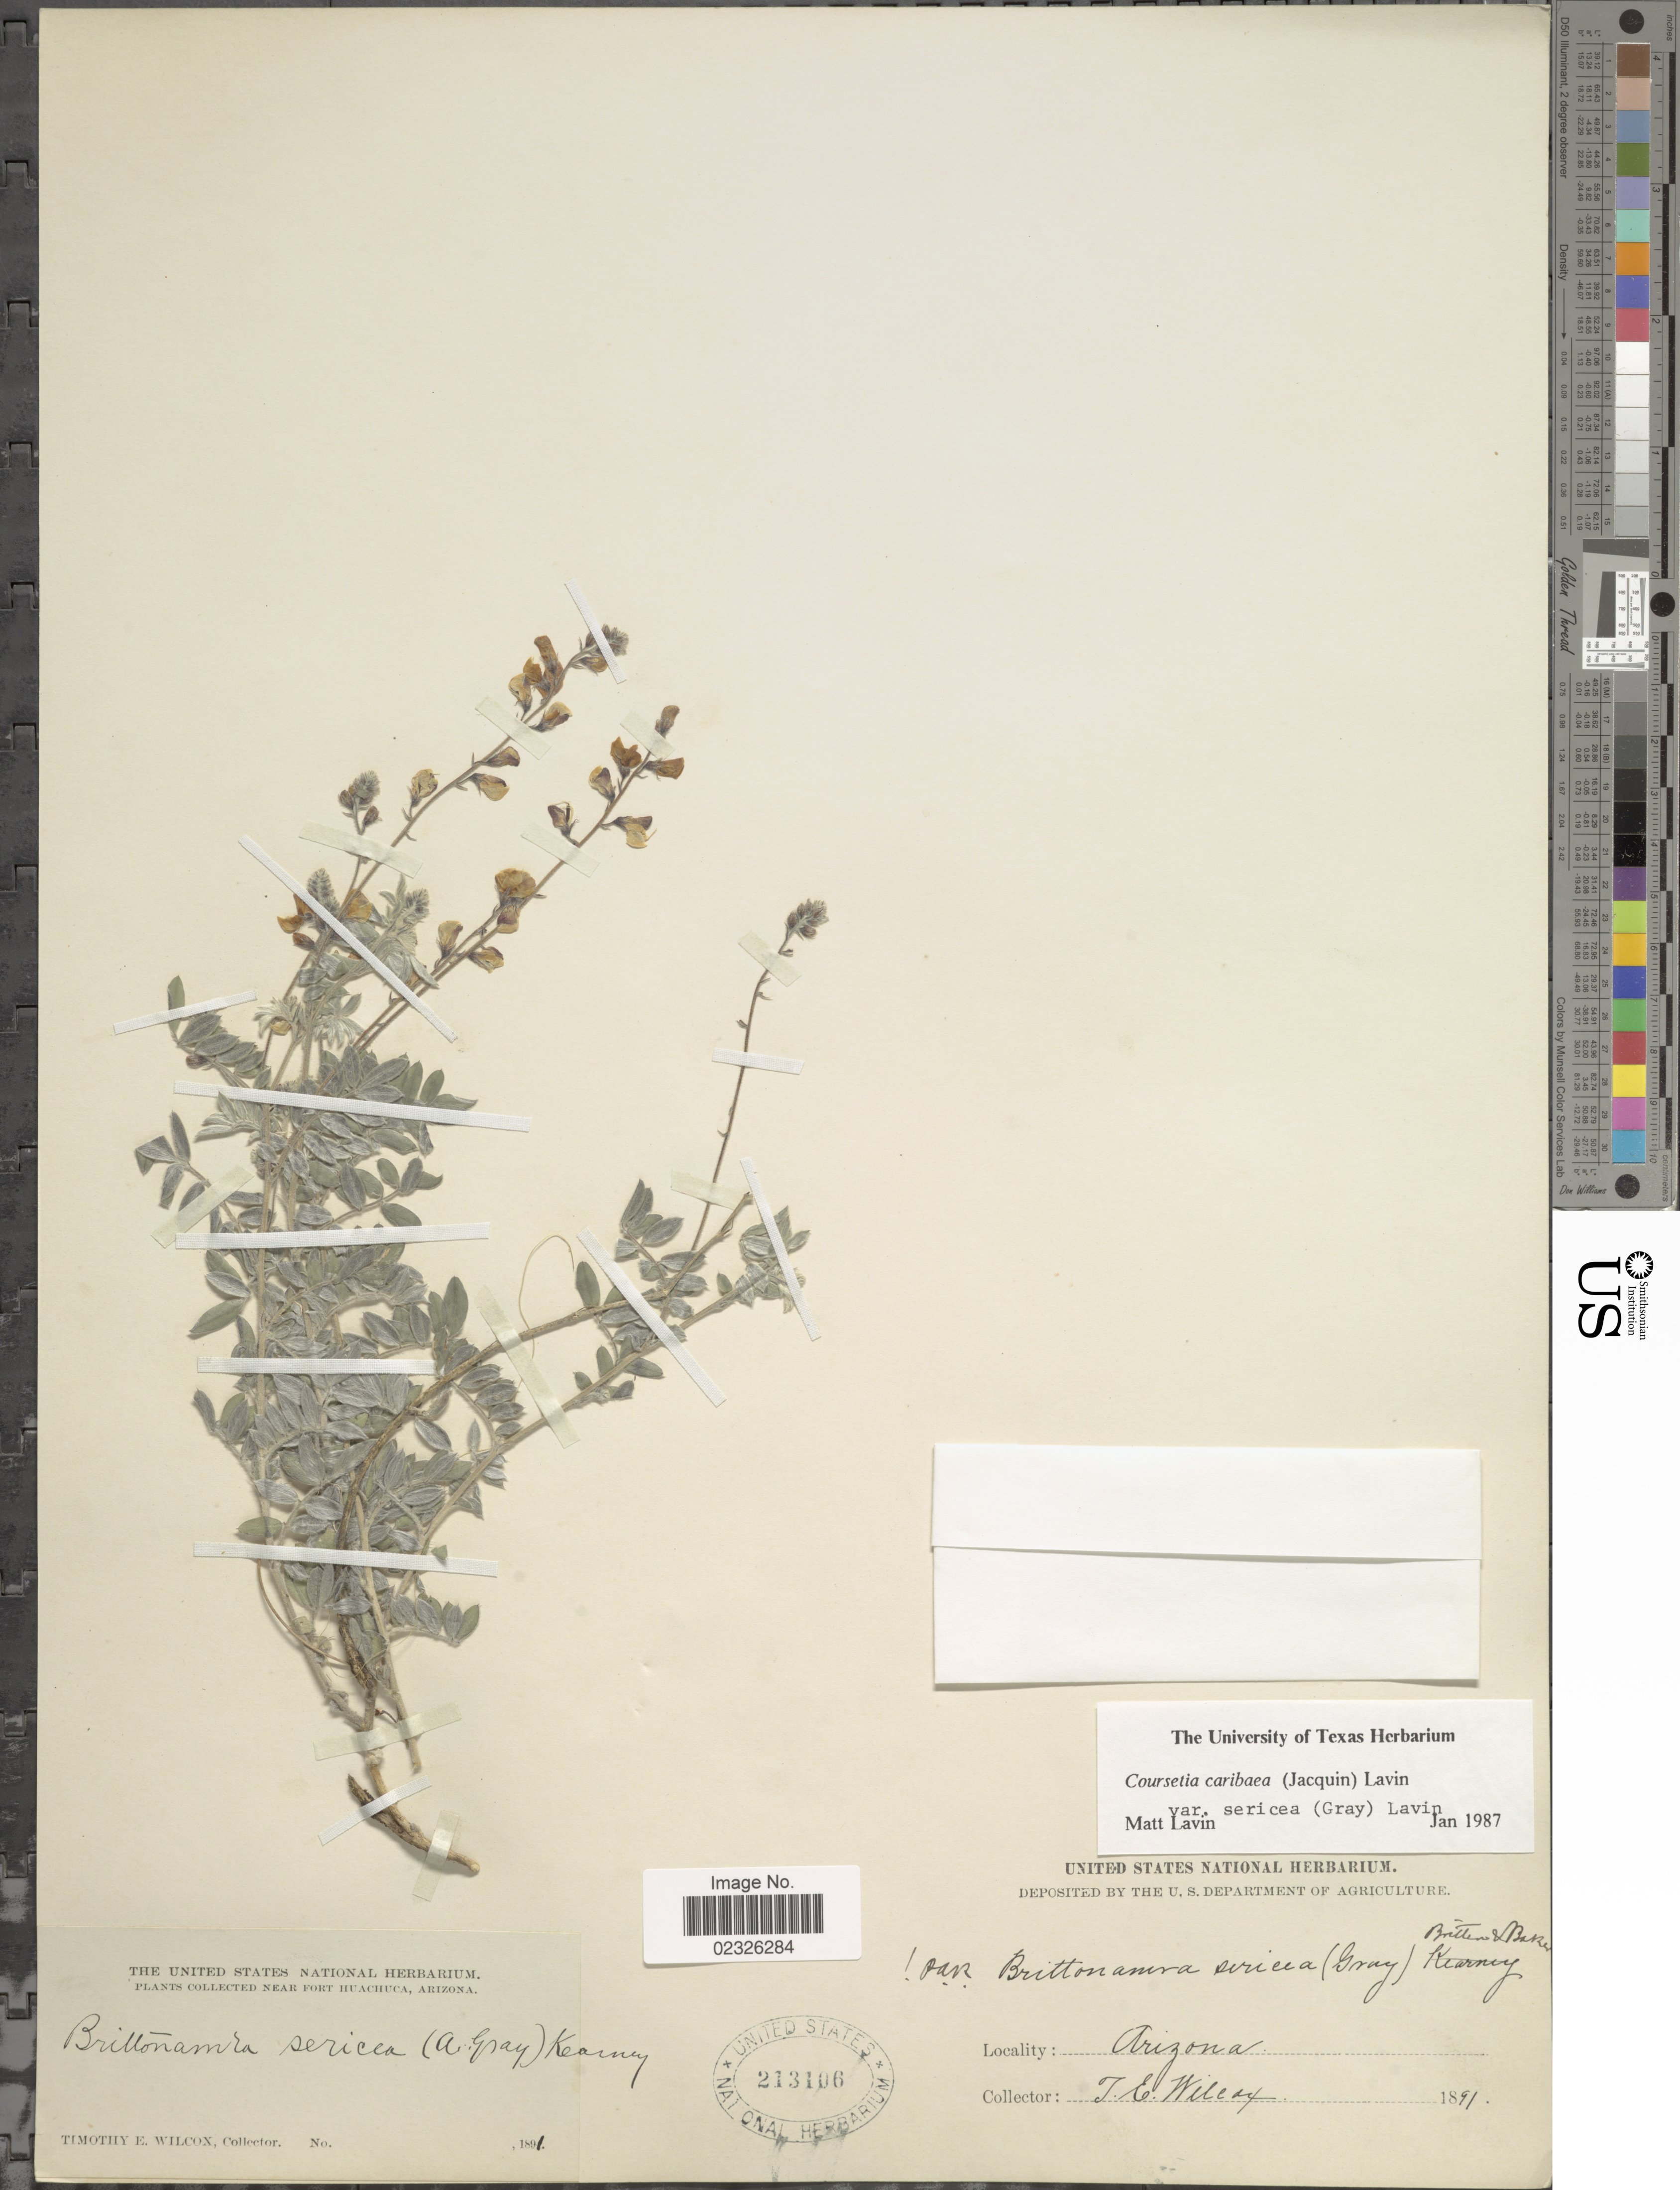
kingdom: Plantae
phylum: Tracheophyta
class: Magnoliopsida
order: Fabales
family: Fabaceae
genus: Coursetia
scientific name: Coursetia caribaea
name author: (Jacq.) Lavin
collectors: T. E. Wilcox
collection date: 1891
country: United States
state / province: Arizona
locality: Near Port Huachuca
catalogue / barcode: US 213106